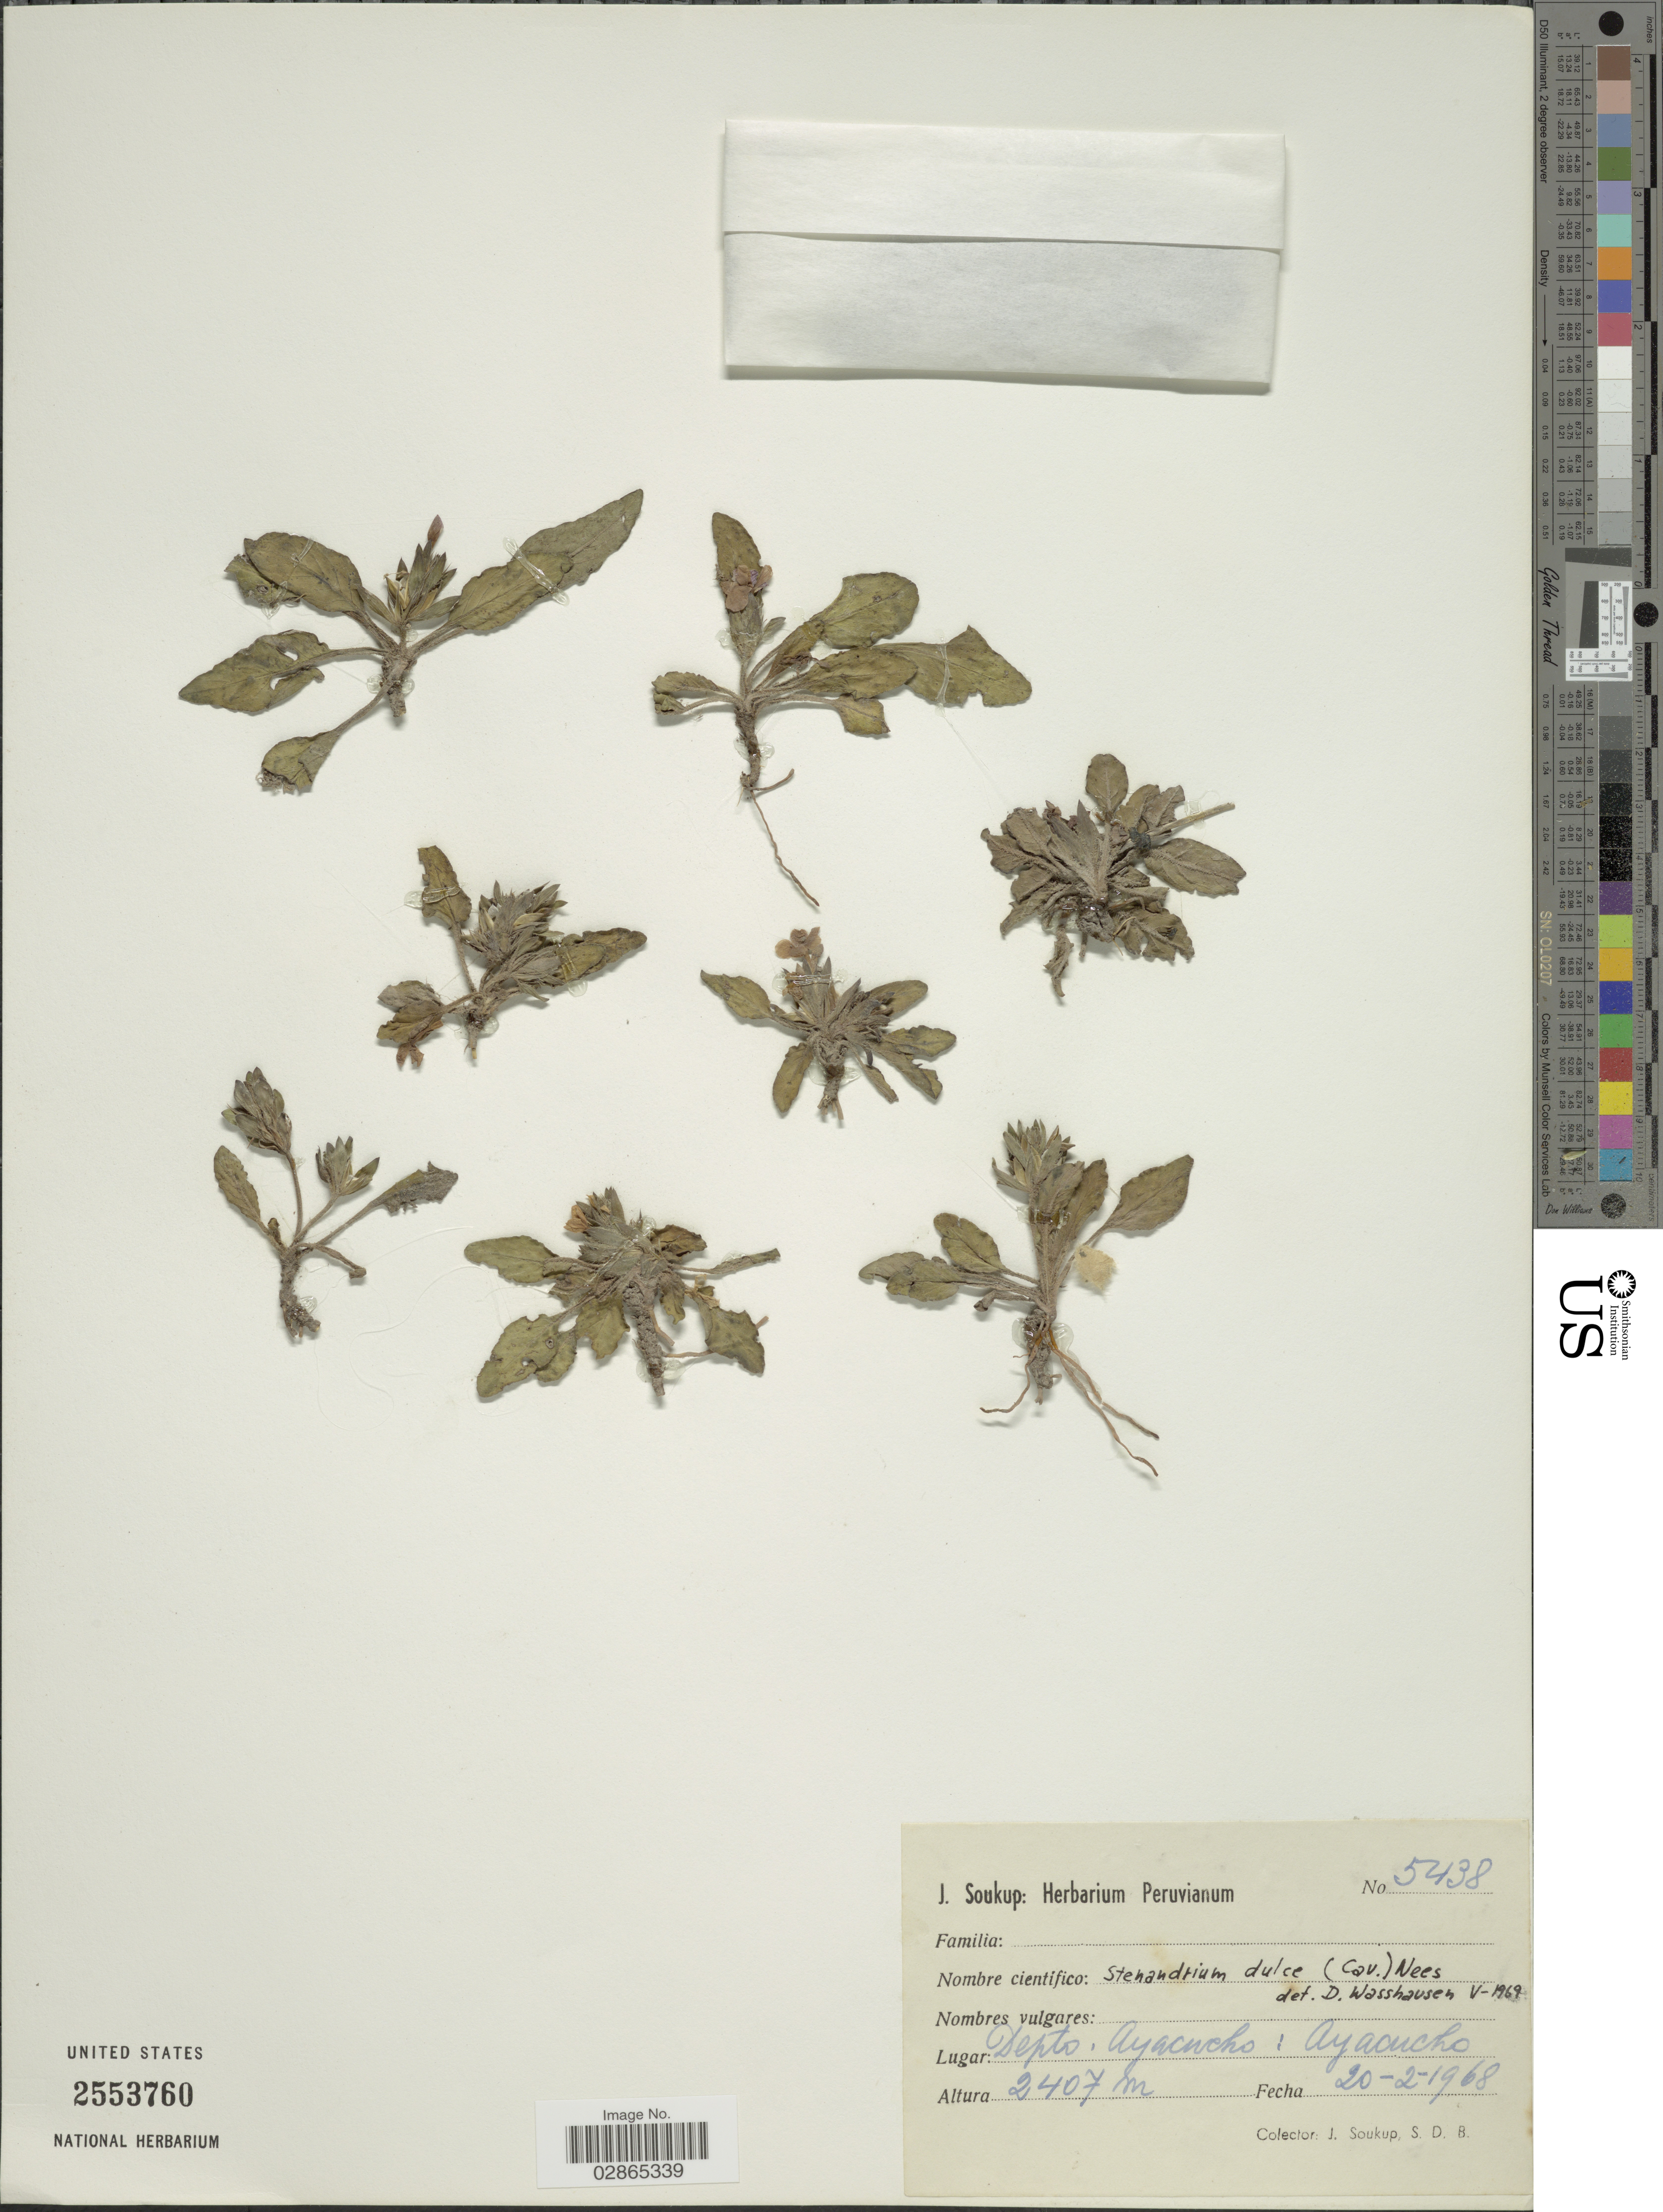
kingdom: Plantae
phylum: Tracheophyta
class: Magnoliopsida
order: Lamiales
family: Acanthaceae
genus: Stenandrium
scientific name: Stenandrium dulce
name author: (Cav.) Nees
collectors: J. Soukup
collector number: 5438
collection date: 1968-02-20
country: Peru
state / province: Ayacucho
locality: Depto. Ayacucho: Ayacucho.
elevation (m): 2407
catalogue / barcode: US 2553760